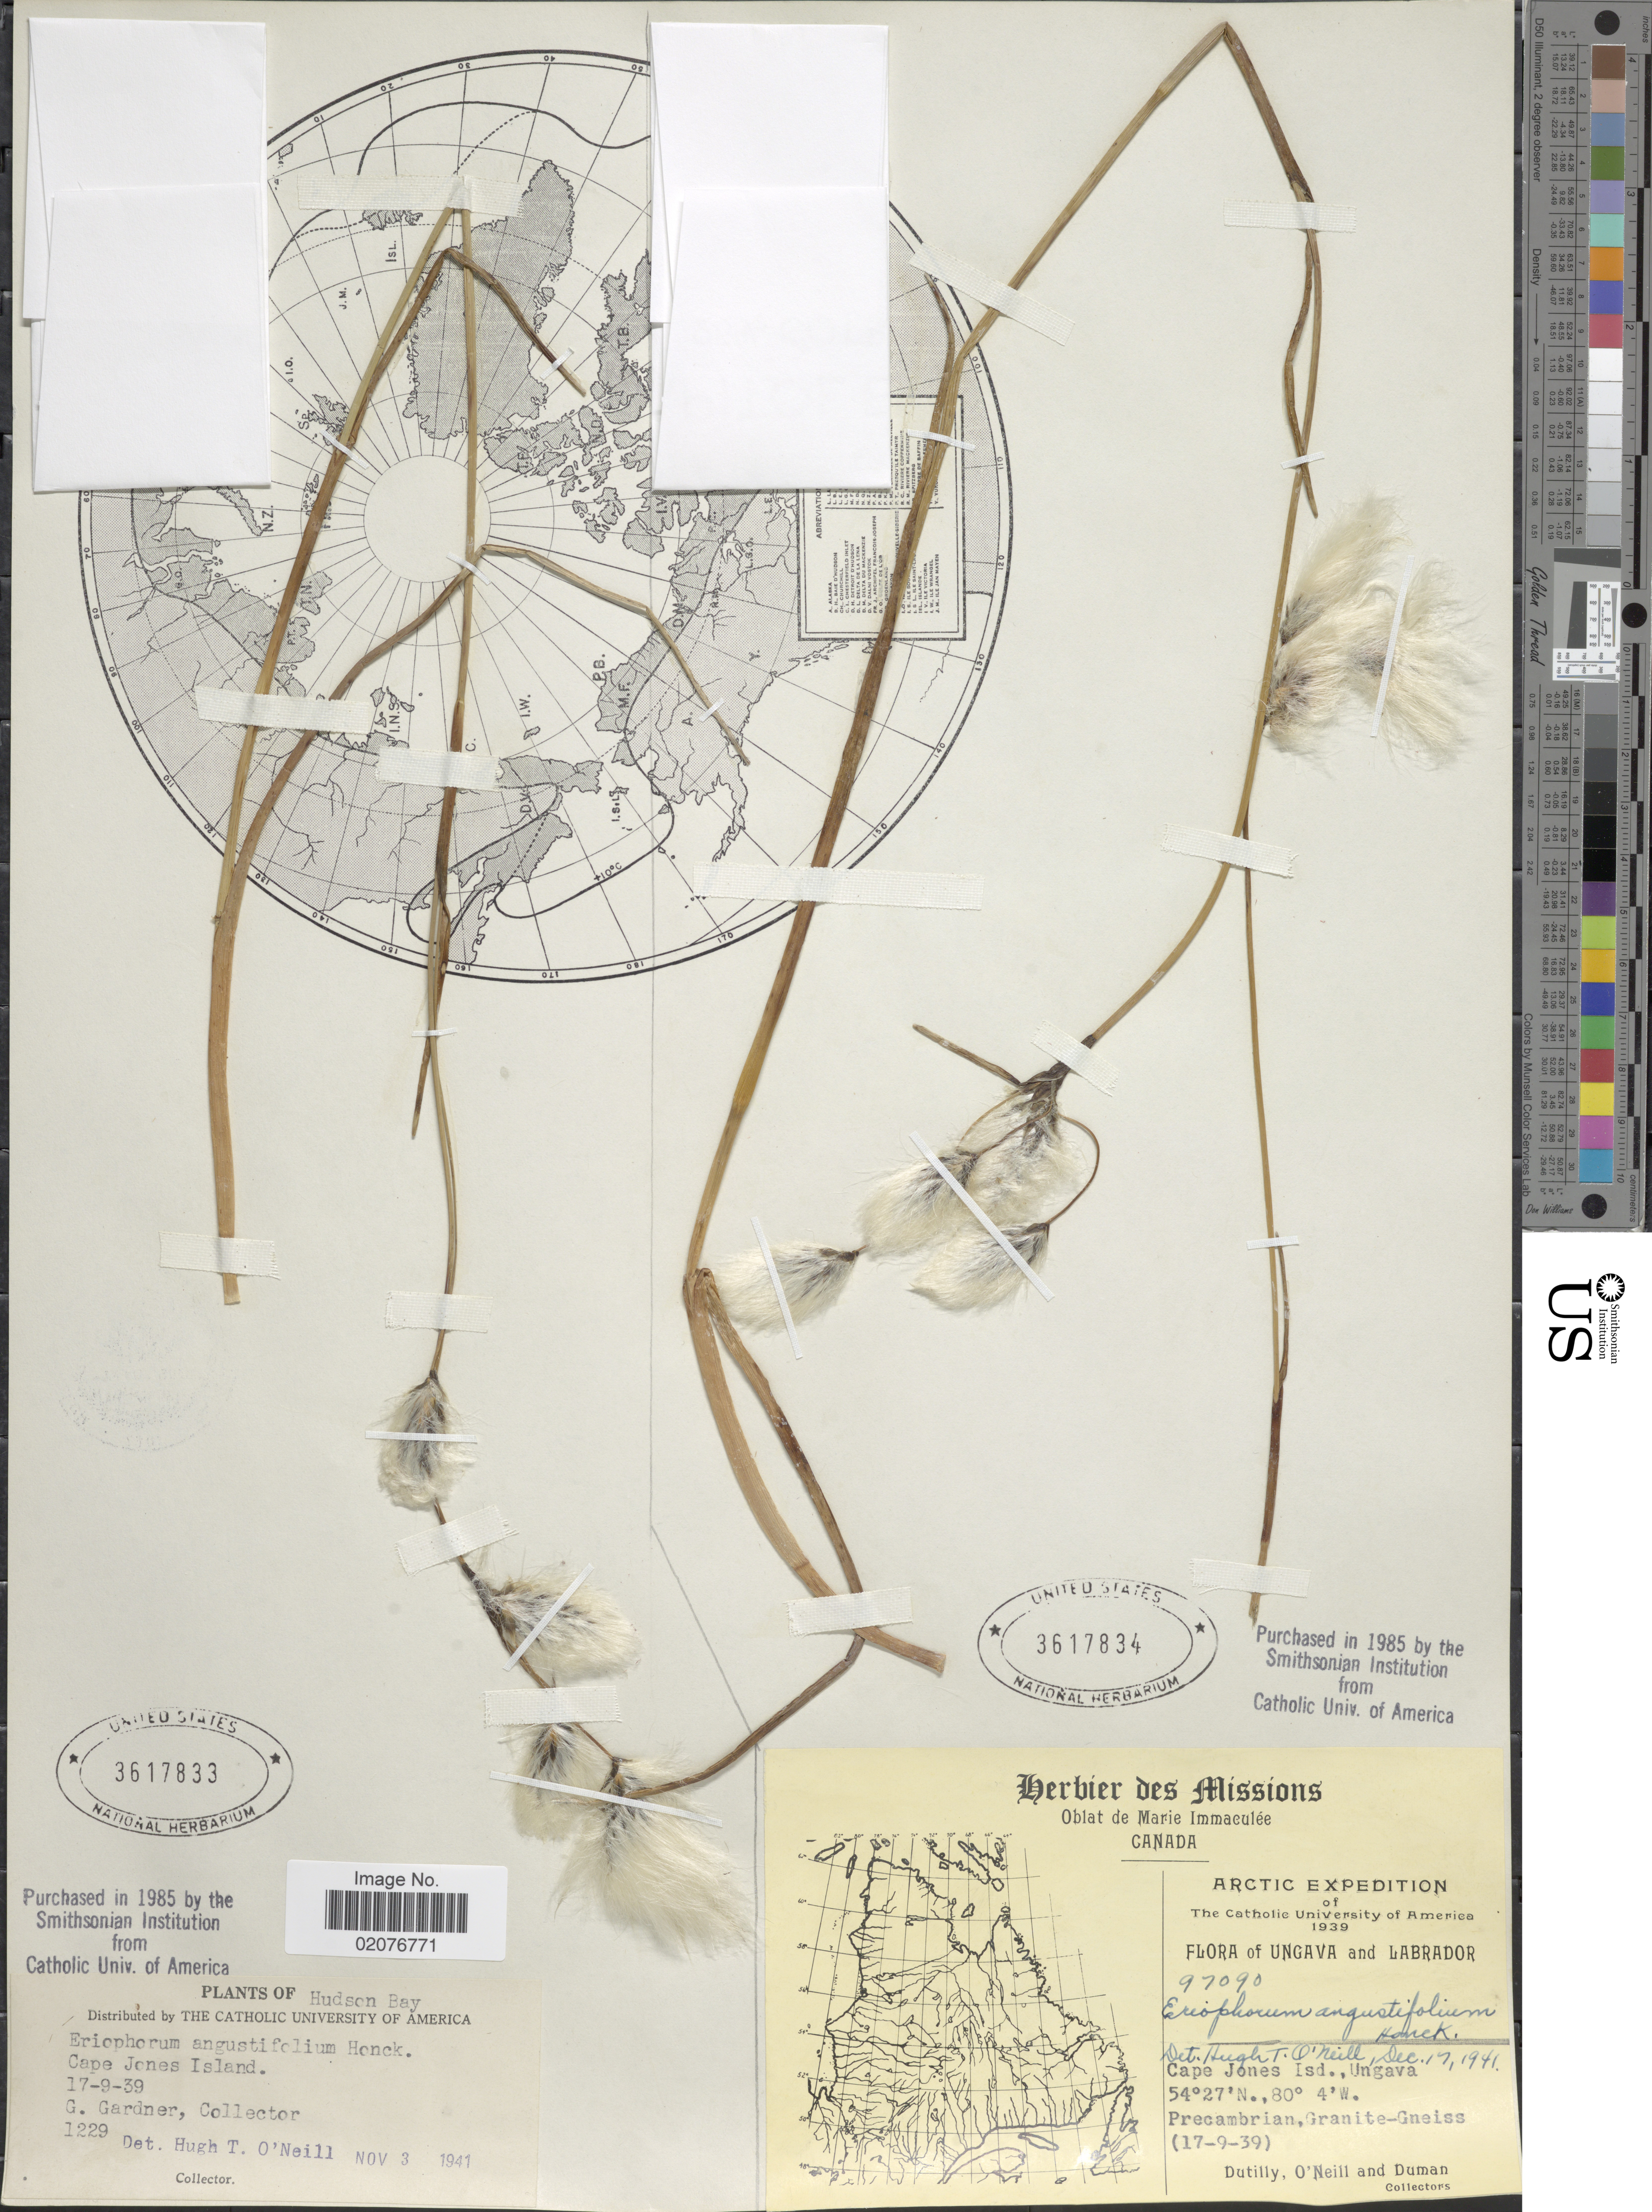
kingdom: Plantae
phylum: Tracheophyta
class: Liliopsida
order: Poales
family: Cyperaceae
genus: Eriophorum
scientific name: Eriophorum angustifolium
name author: Honck.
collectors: -. Dutilly, O' Neill & -. Duman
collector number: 97090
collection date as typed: Transcribed d/m/y: 17/9/39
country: Canada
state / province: Newfoundland and Labrador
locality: Arctic, Ungava and Labrador, Cape Jones Isd., Ungava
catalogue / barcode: US 3617834-2